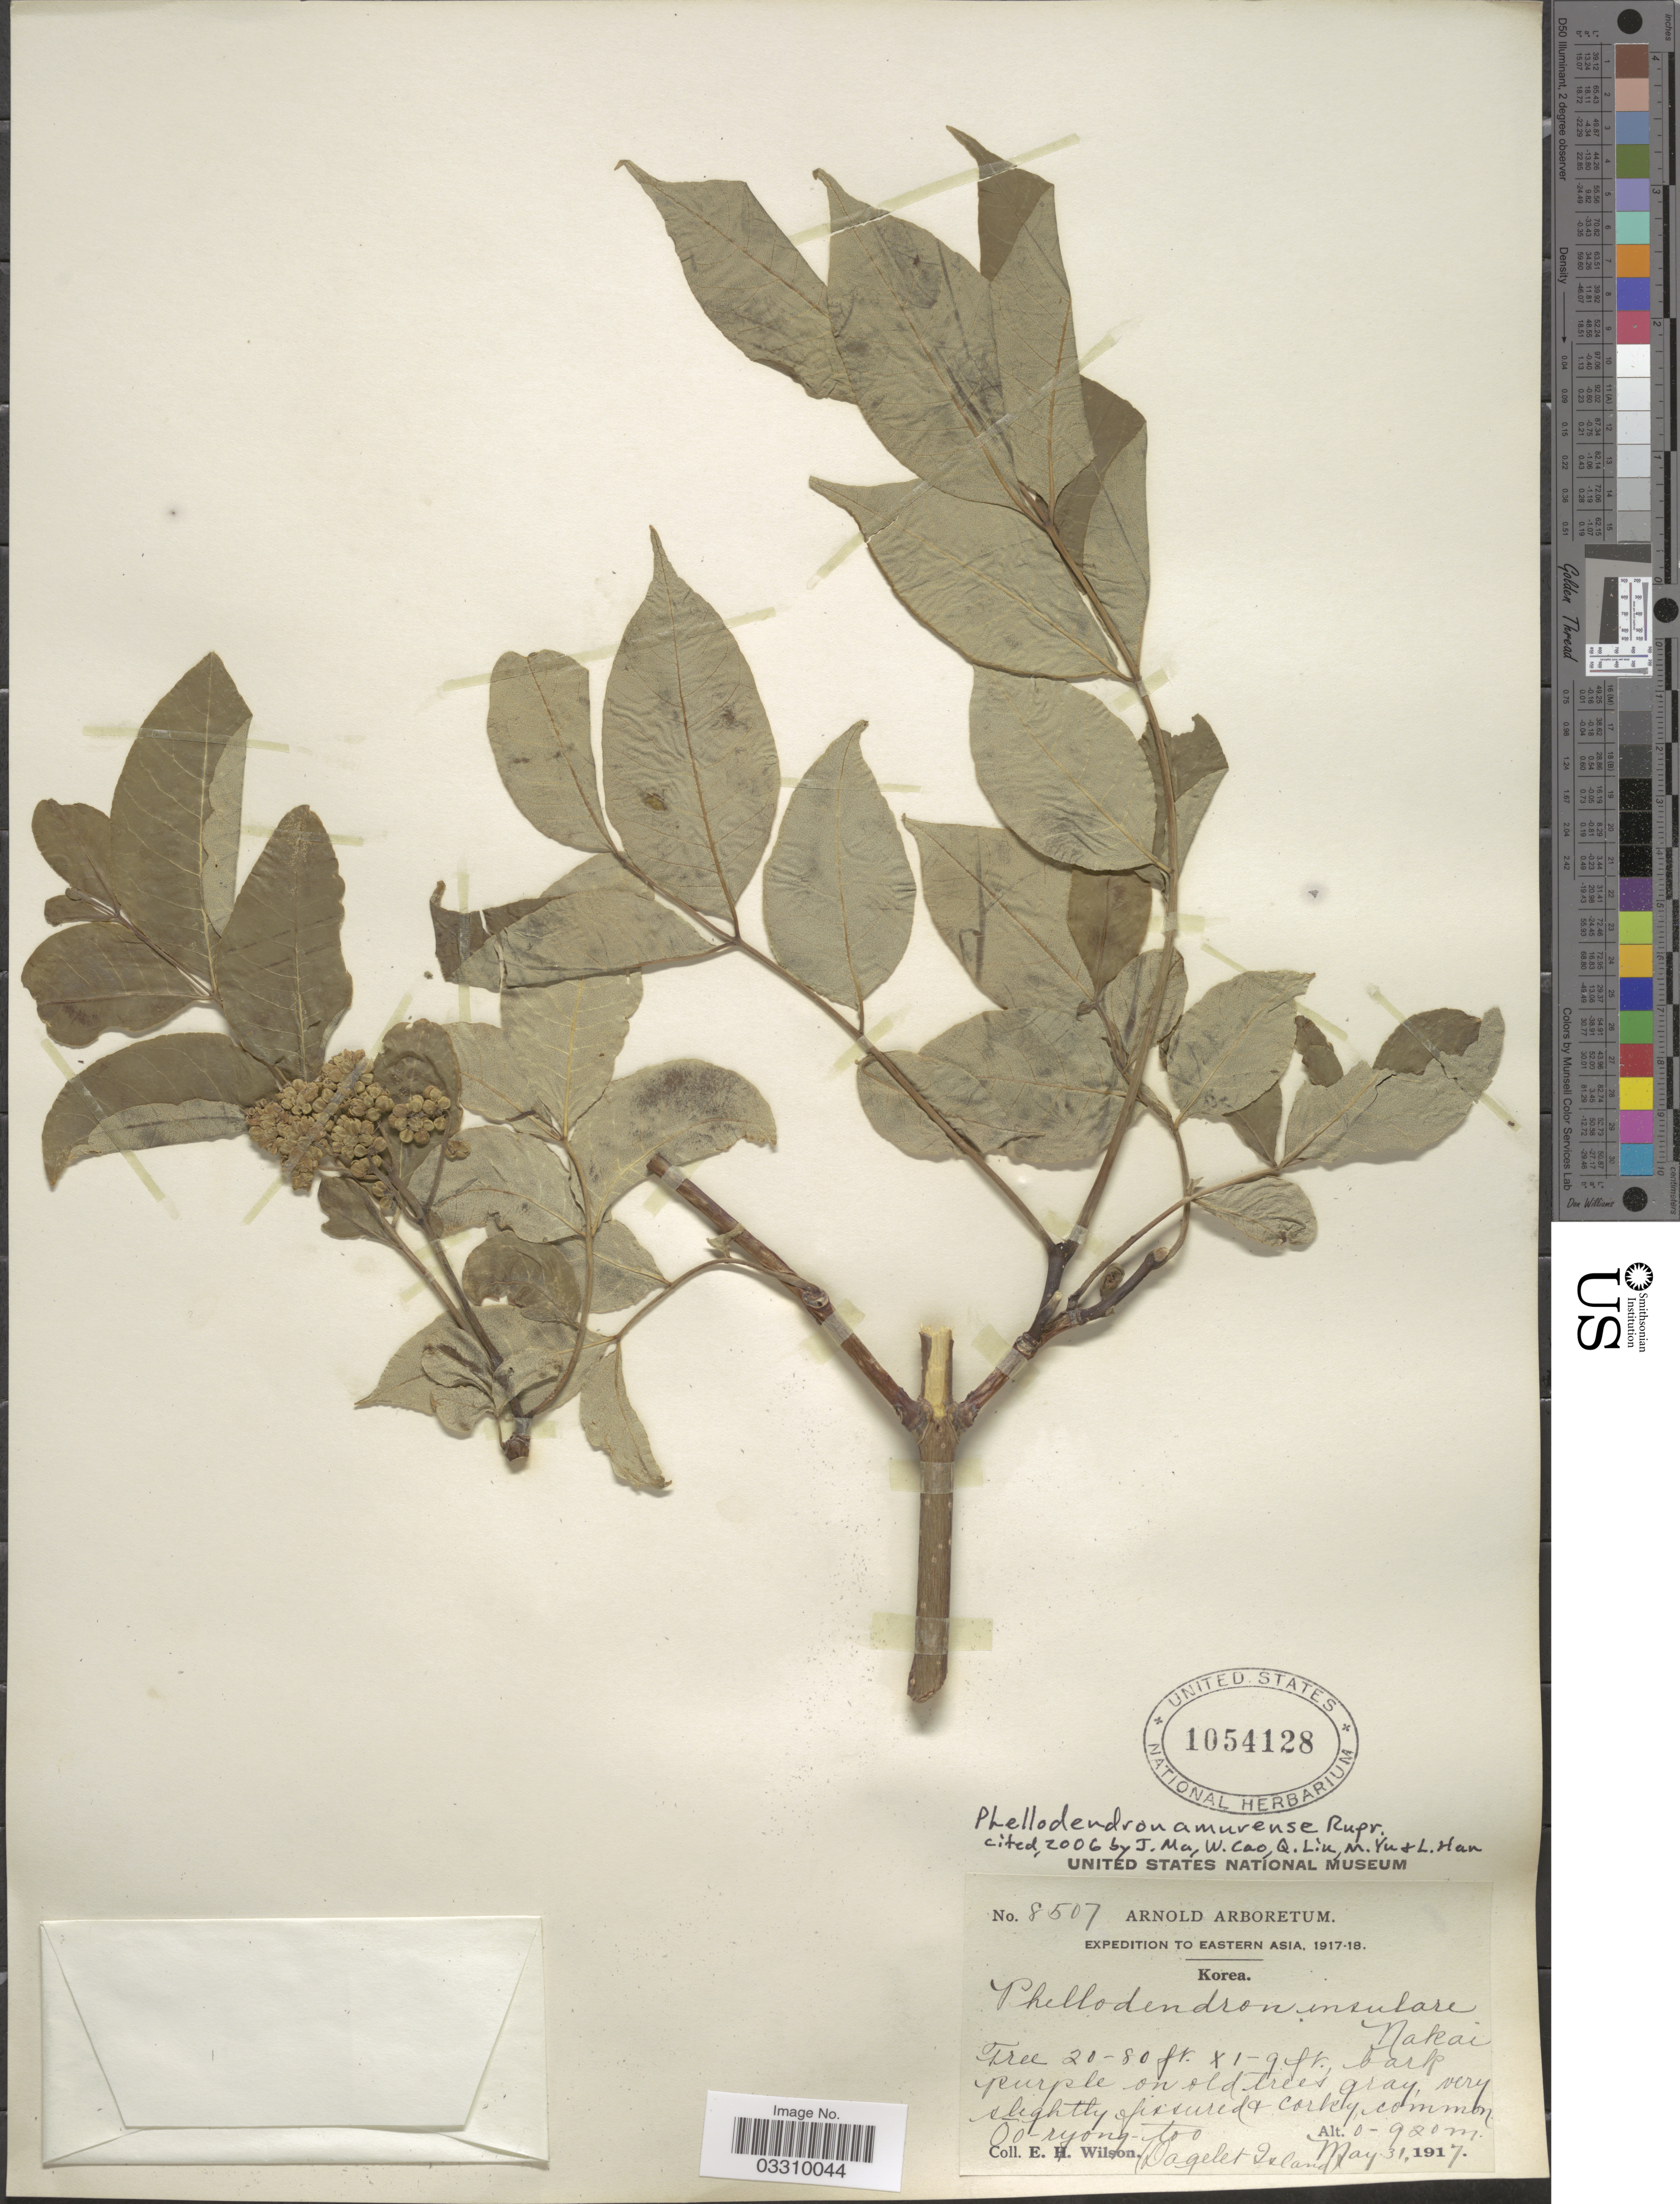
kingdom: Plantae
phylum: Tracheophyta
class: Magnoliopsida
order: Sapindales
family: Rutaceae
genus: Phellodendron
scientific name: Phellodendron amurense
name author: Rupr.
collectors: E. Wilson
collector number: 8507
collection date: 1917-05-31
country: South Korea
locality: Eastern Asia. Korea. Oo-ryong-too, Dagelet Island.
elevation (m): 0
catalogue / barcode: US 1054128